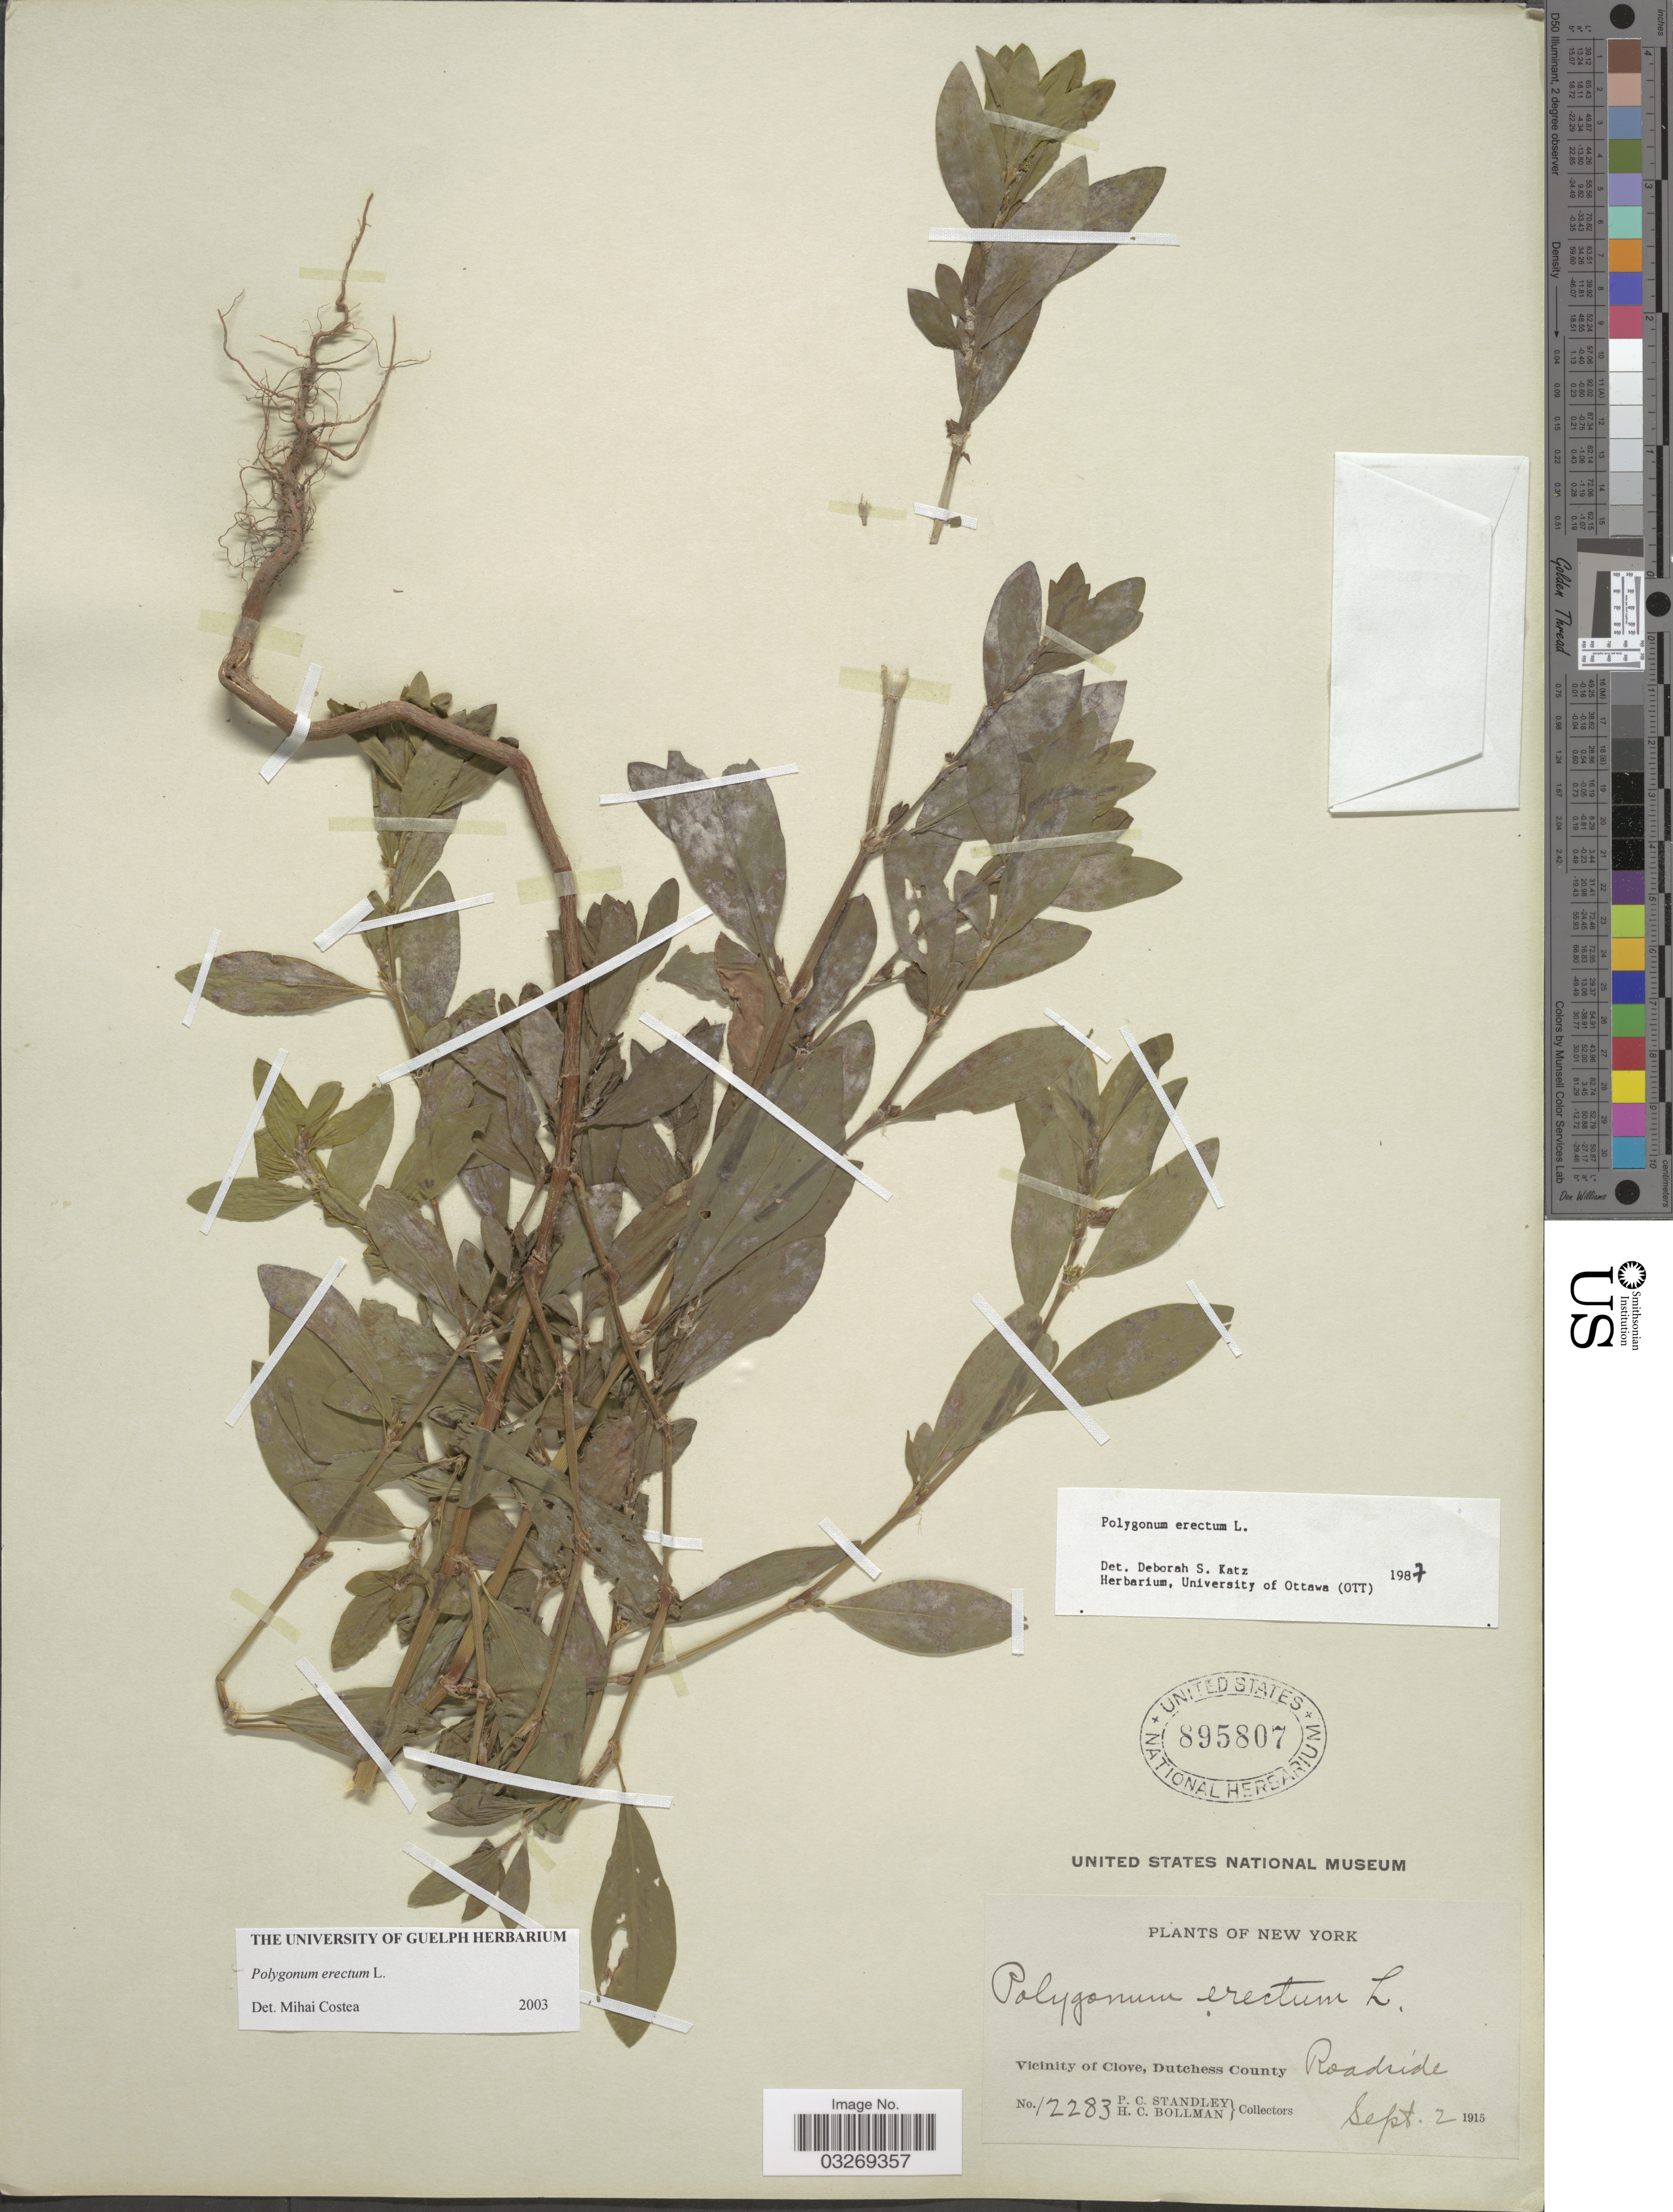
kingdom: Plantae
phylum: Tracheophyta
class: Magnoliopsida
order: Caryophyllales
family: Polygonaceae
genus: Polygonum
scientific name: Polygonum erectum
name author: L.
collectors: P. C. Standley & H. C. Bollman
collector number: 12283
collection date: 1915-09-02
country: United States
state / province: New York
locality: Vicinity of Clove, Dutchess County.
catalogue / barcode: US 895807